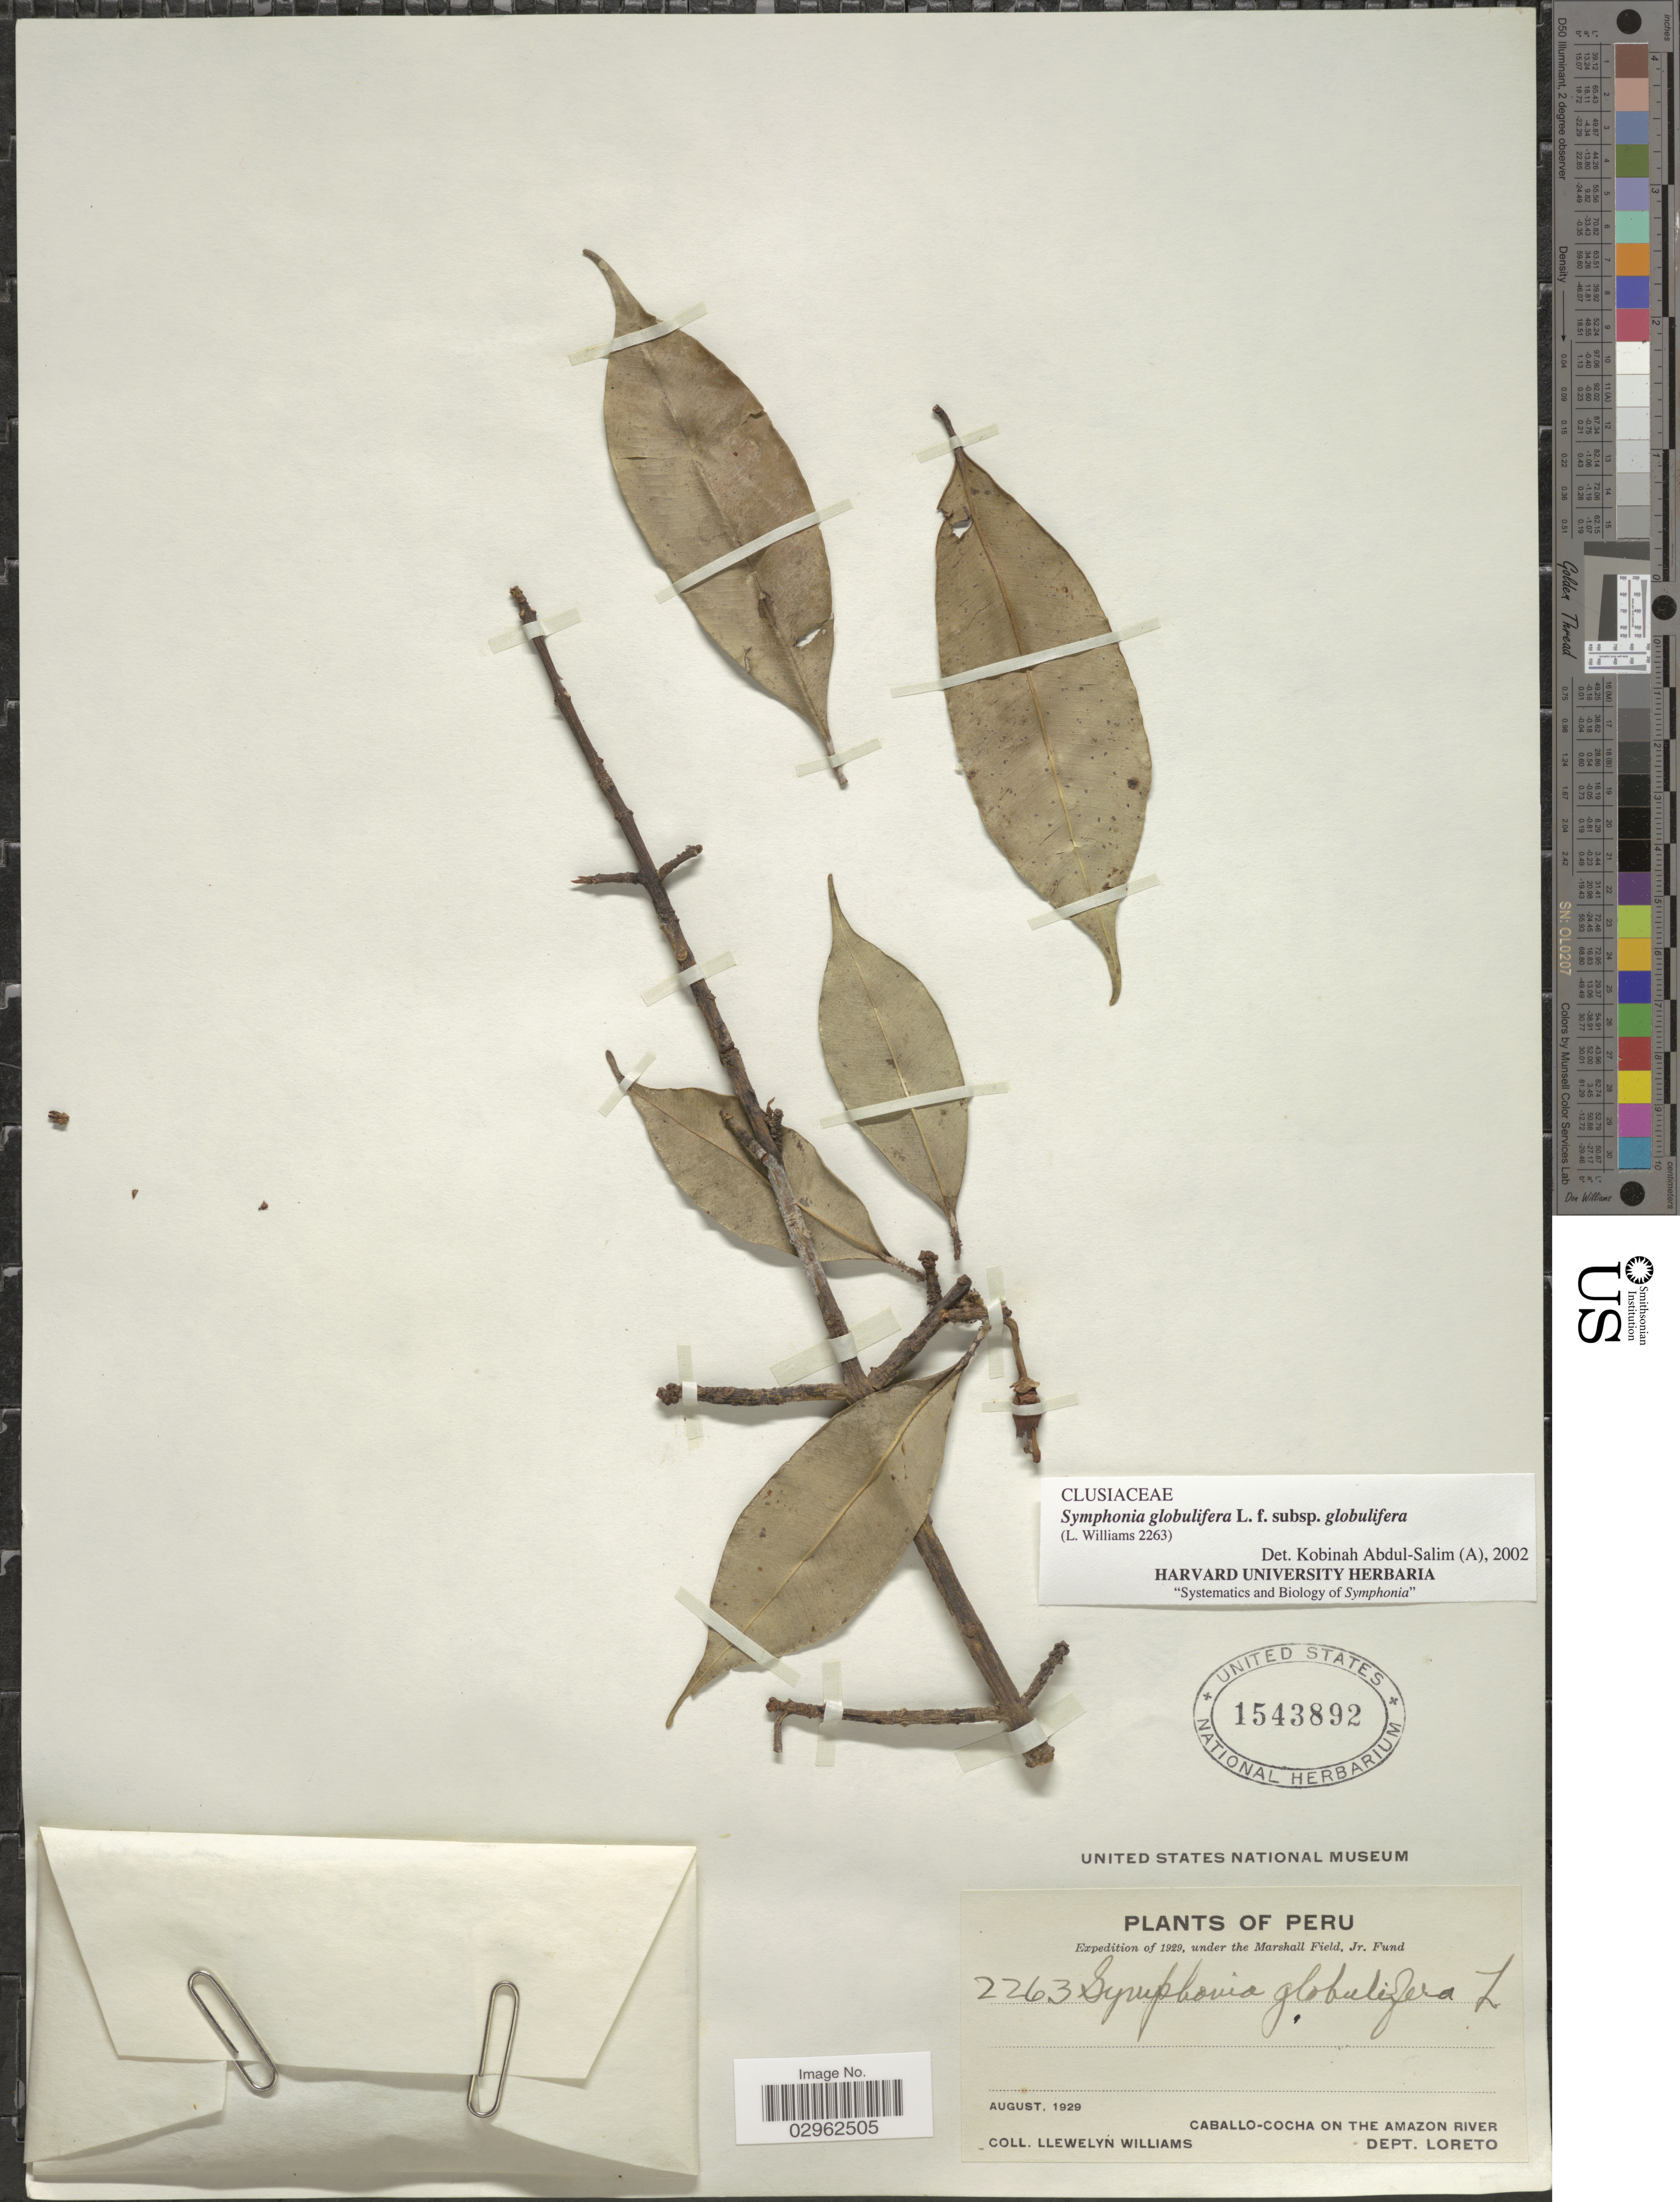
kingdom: Plantae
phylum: Tracheophyta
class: Magnoliopsida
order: Malpighiales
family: Clusiaceae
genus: Symphonia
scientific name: Symphonia globulifera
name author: L. f.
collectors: Ll. Williams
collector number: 2263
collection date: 1929-08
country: Peru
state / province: Loreto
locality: Caballo-Cocha on the Amazon River. Dept. Loreto.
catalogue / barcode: US 1543892